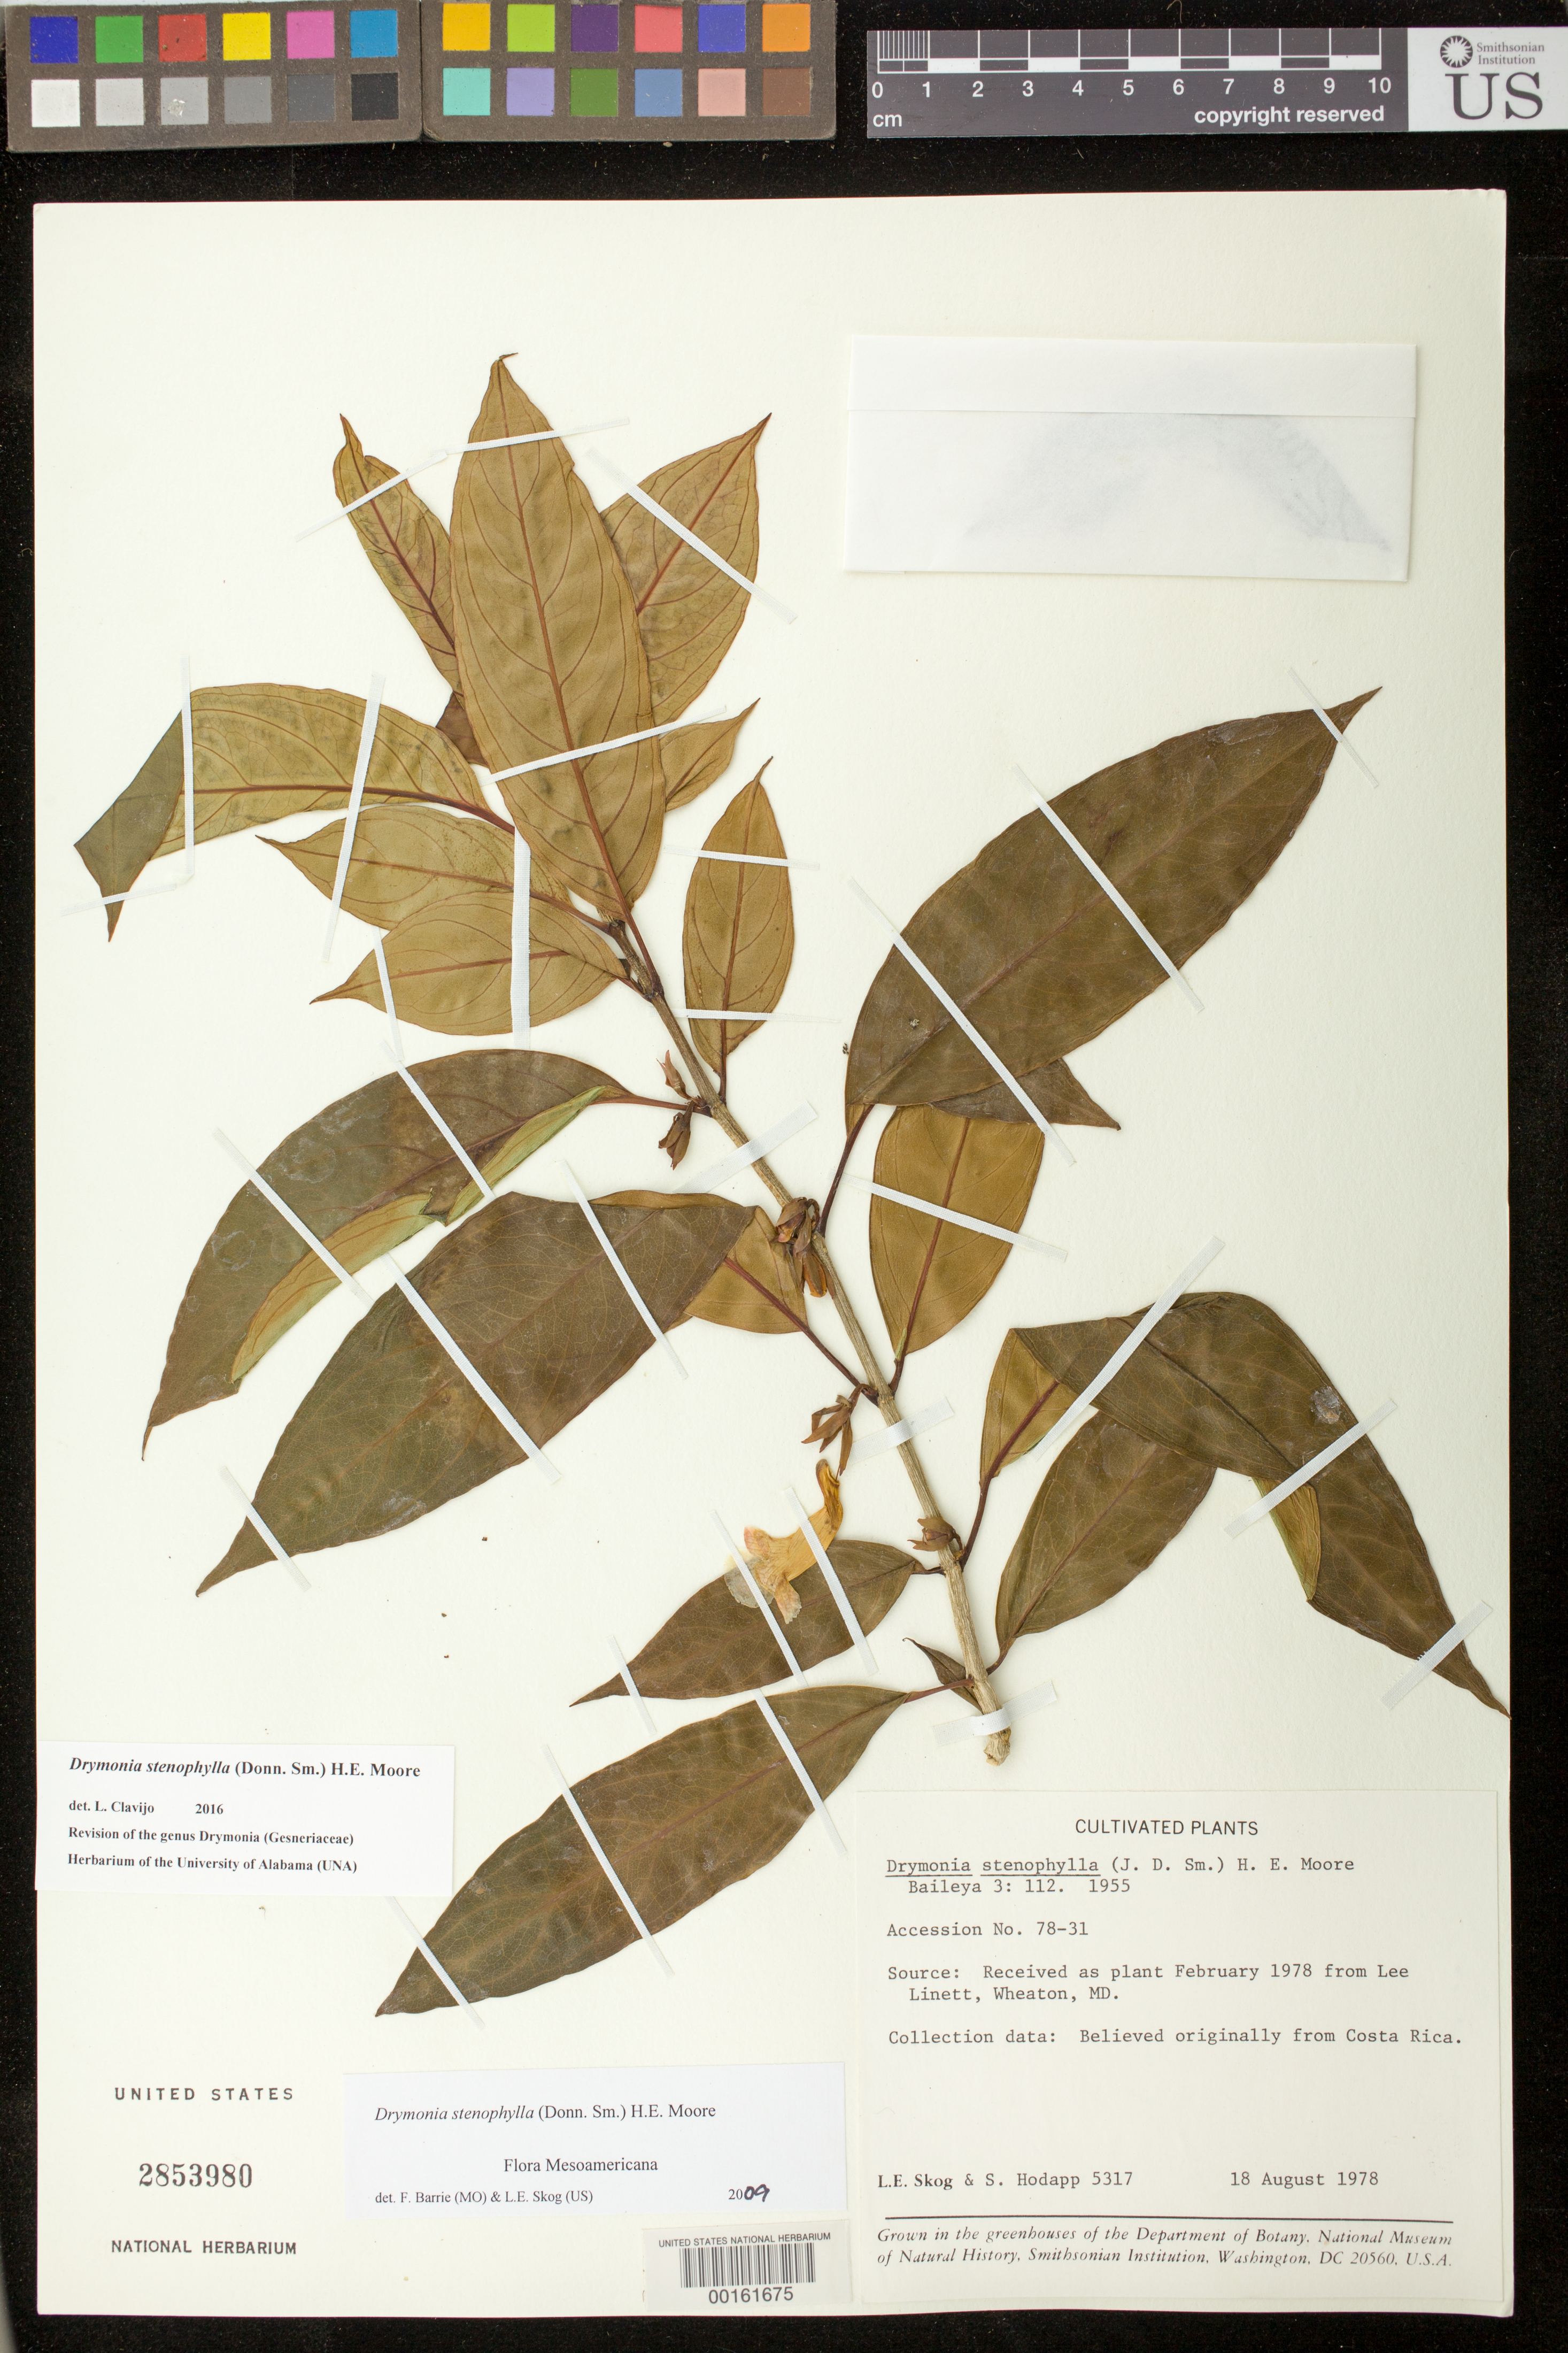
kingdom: Plantae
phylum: Tracheophyta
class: Magnoliopsida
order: Lamiales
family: Gesneriaceae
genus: Drymonia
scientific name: Drymonia stenophylla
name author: (Donn. Sm.) H.E. Moore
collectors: L. E. Skog & S. Hodapp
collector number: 5317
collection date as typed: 18 Aug 1978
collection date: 1978-08-18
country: Costa Rica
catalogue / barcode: US 2853980